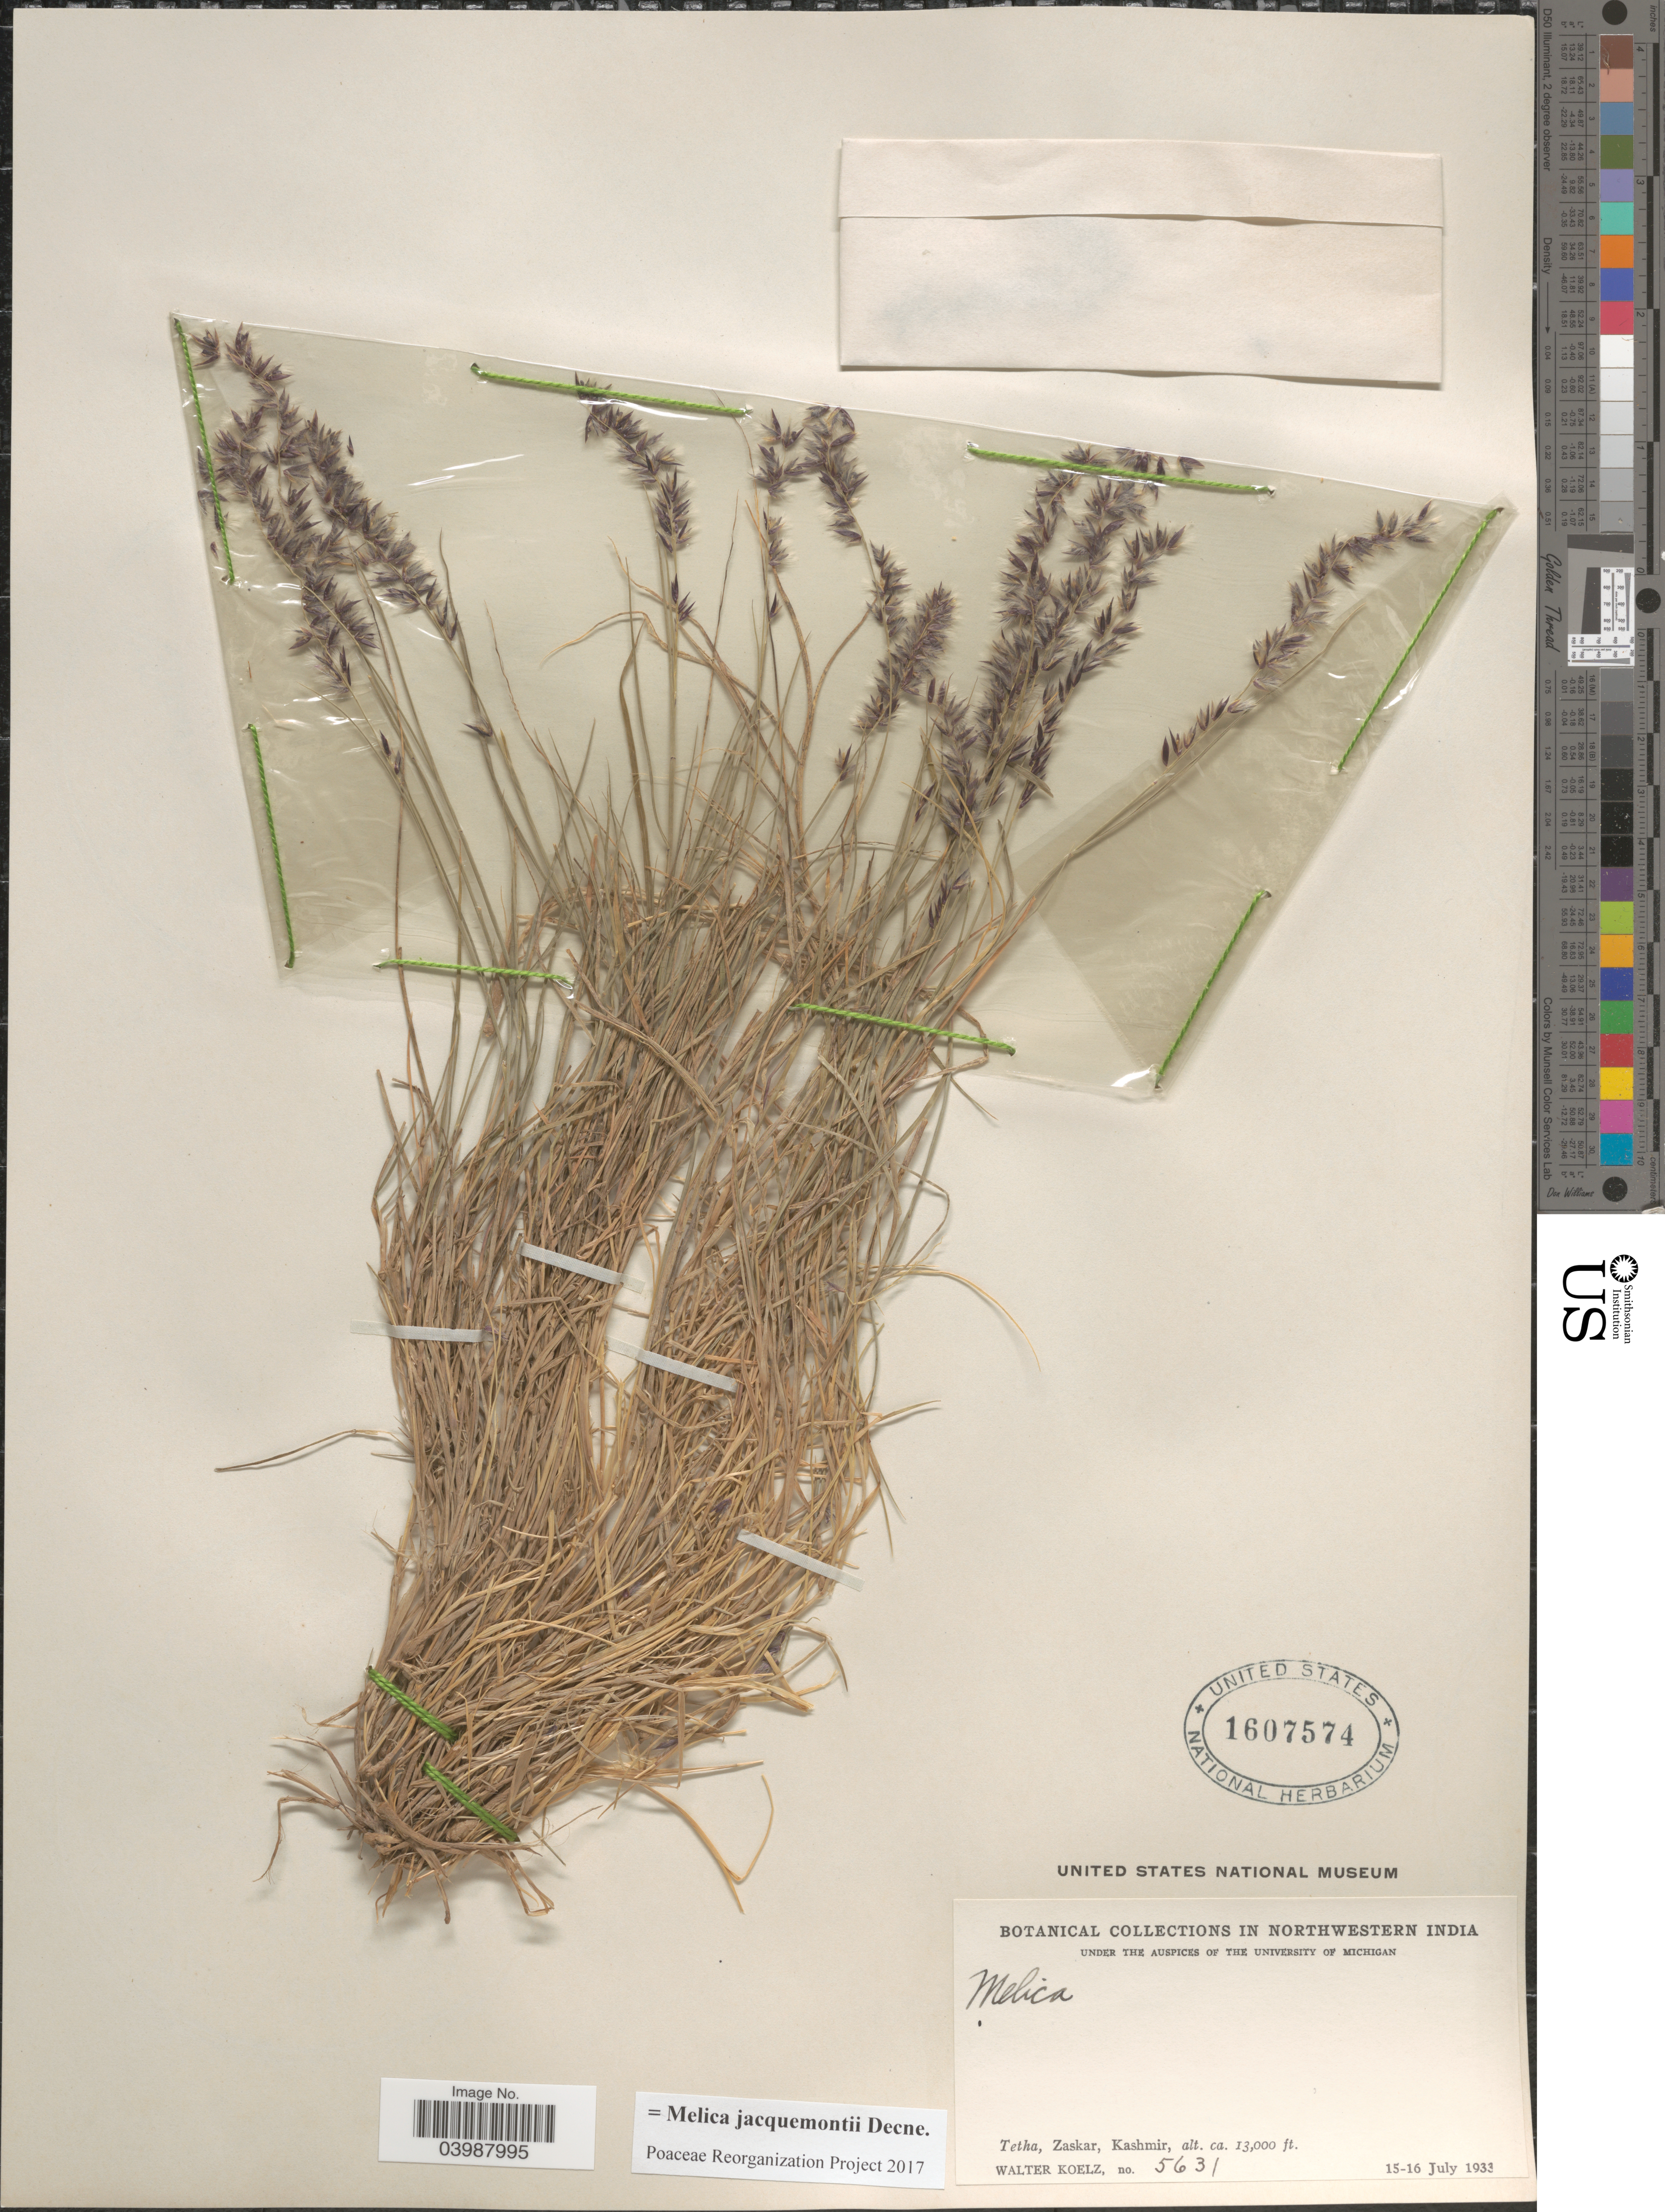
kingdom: Plantae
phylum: Tracheophyta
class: Liliopsida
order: Poales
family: Poaceae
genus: Melica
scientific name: Melica jacquemontii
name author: Decne.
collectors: W. N. Koelz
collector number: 5631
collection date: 1933-07-15/1933-07-16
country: India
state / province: Jammu and Kashmir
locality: Northwestern India. Tetha, Zaskar, Kashmir.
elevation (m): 3962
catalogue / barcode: US 1607574